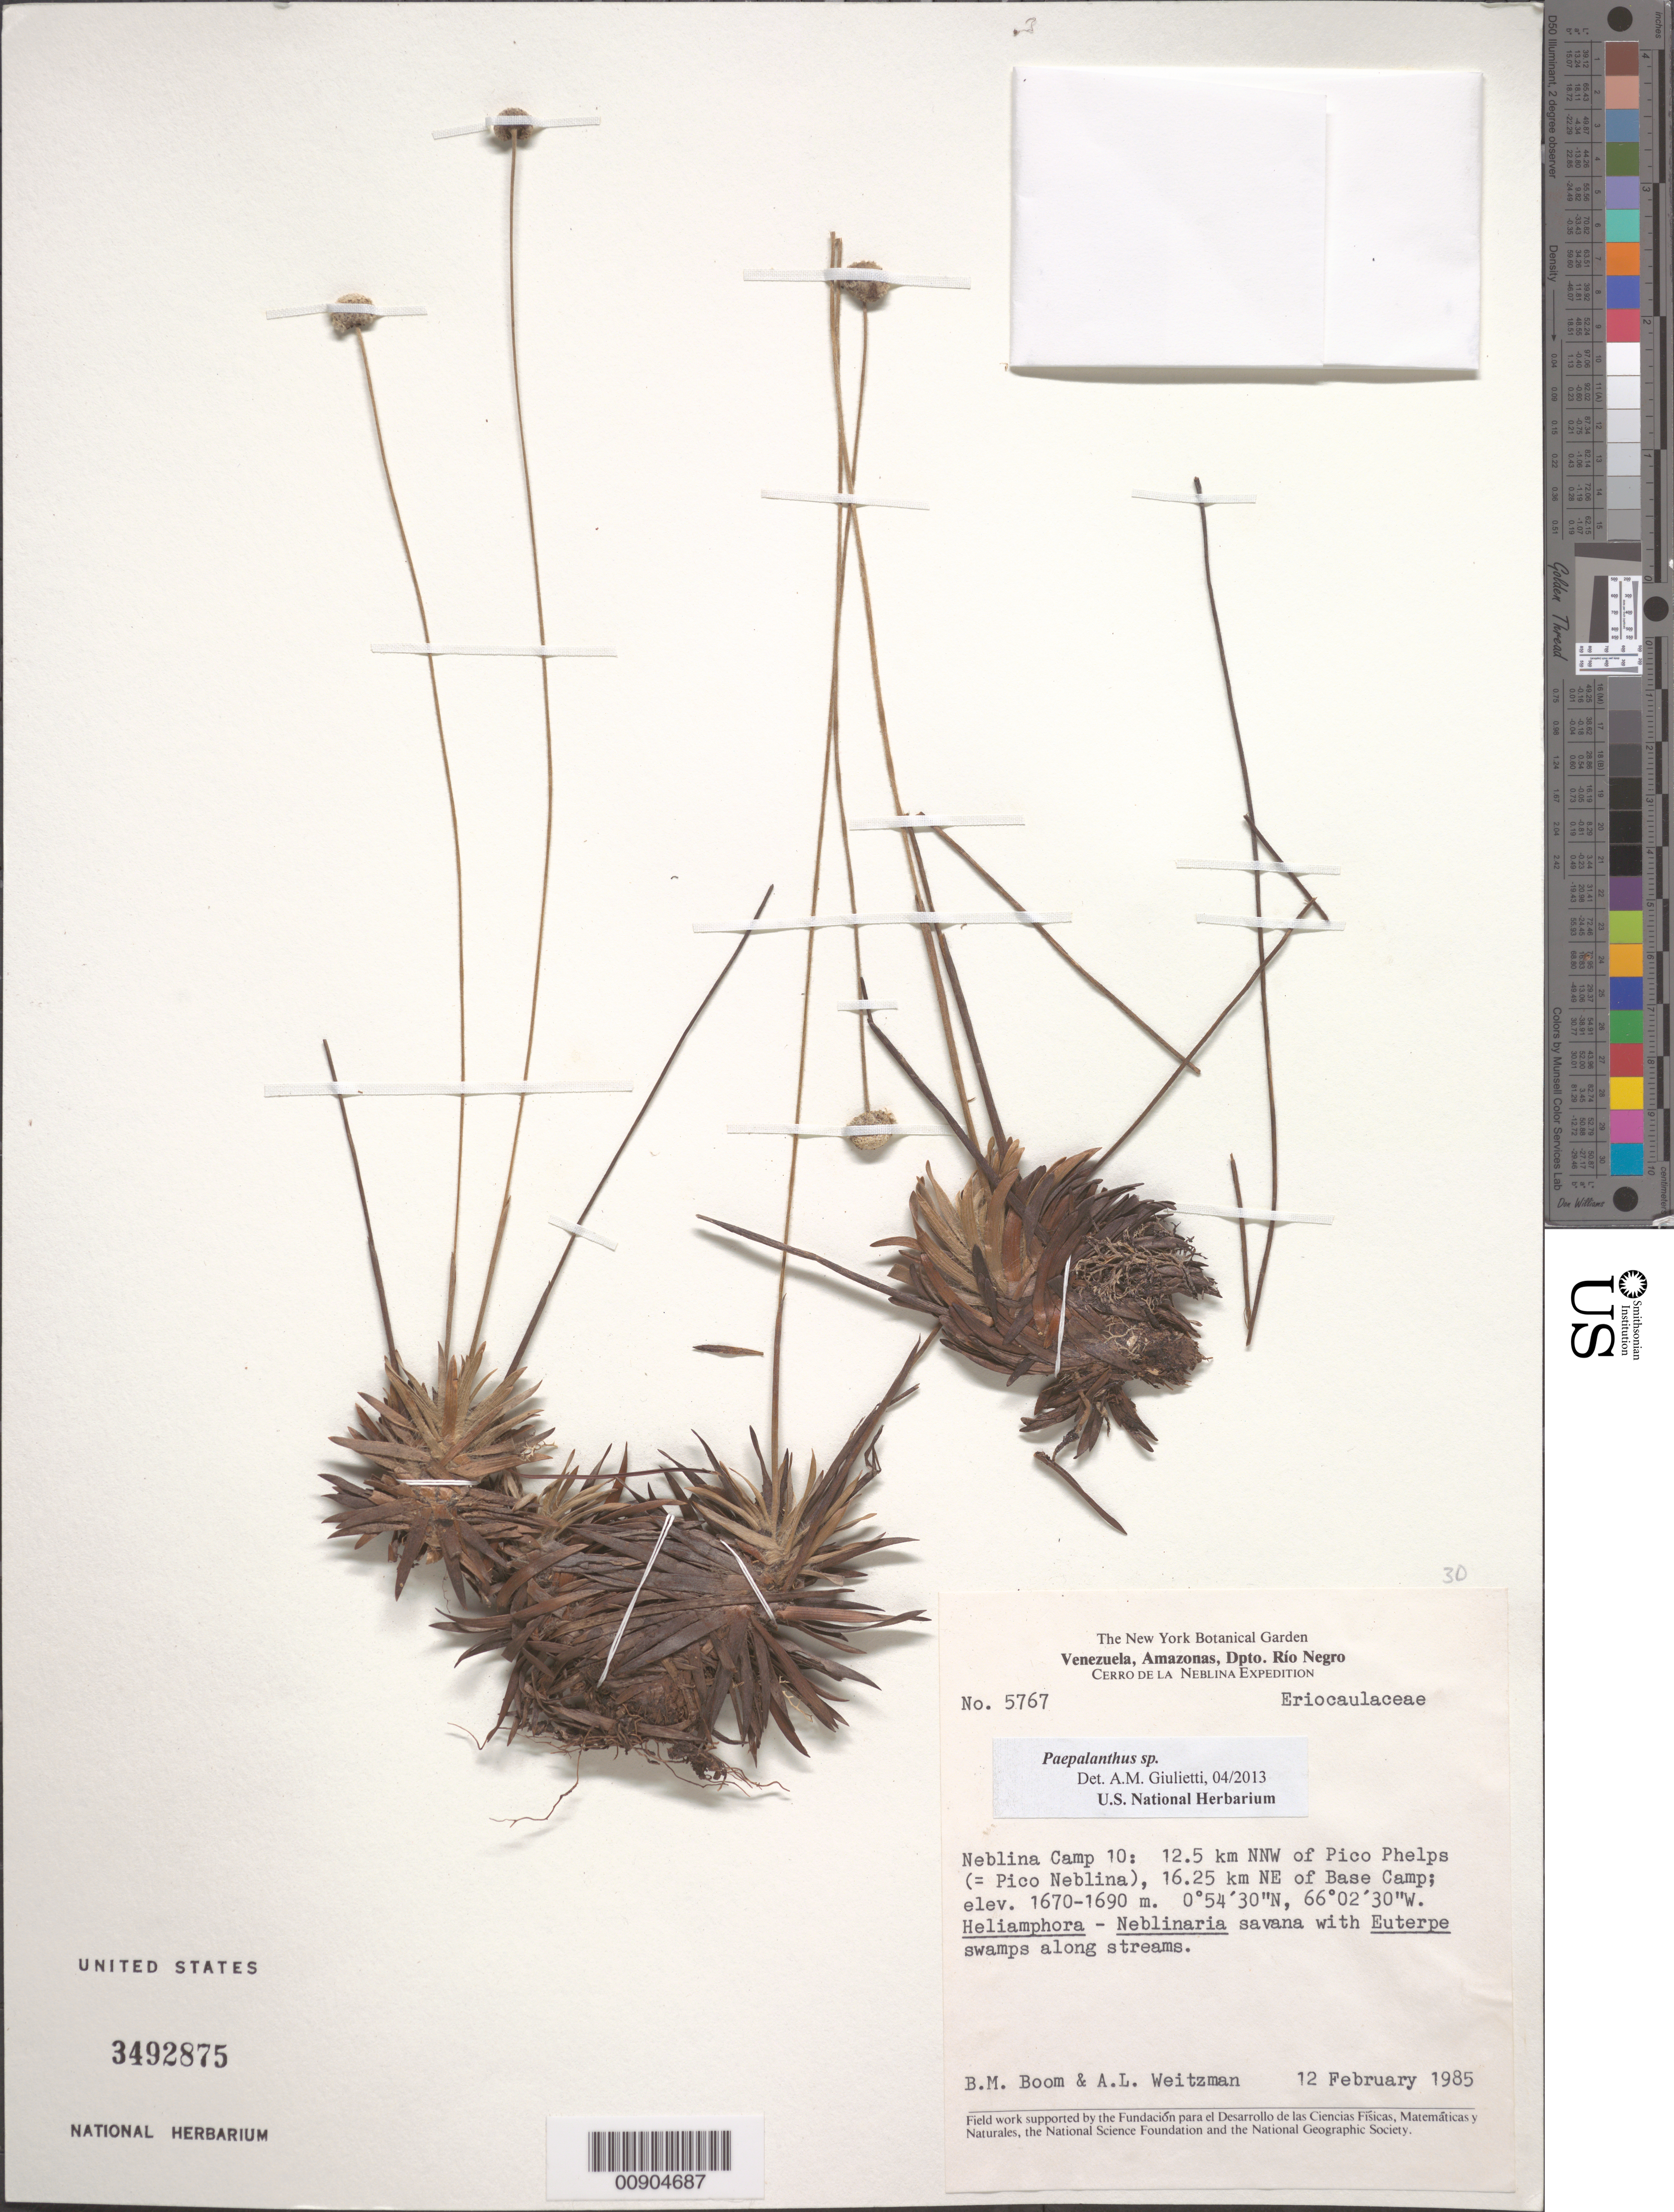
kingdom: Plantae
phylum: Tracheophyta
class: Liliopsida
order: Poales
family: Eriocaulaceae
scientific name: Monosperma fulgida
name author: (Moldenke) Andrino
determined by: Sauthier, Laura Jeanne, (SPF), Universidade de Sao Paulo (BRAZIL)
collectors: B. M. Boom & A. L. Weitzman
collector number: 5767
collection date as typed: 12-Feb-85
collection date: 1985-02-12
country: Venezuela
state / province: Amazonas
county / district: Río Negro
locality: Neblina Camp 10. 12.5 km NNW of Pico Phelps (=Pico Neblina),16.25 km NE of Base Camp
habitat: Heliamphora-Neblinaria savanna with Euterpe swamps along streams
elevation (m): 1670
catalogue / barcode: US 3492875